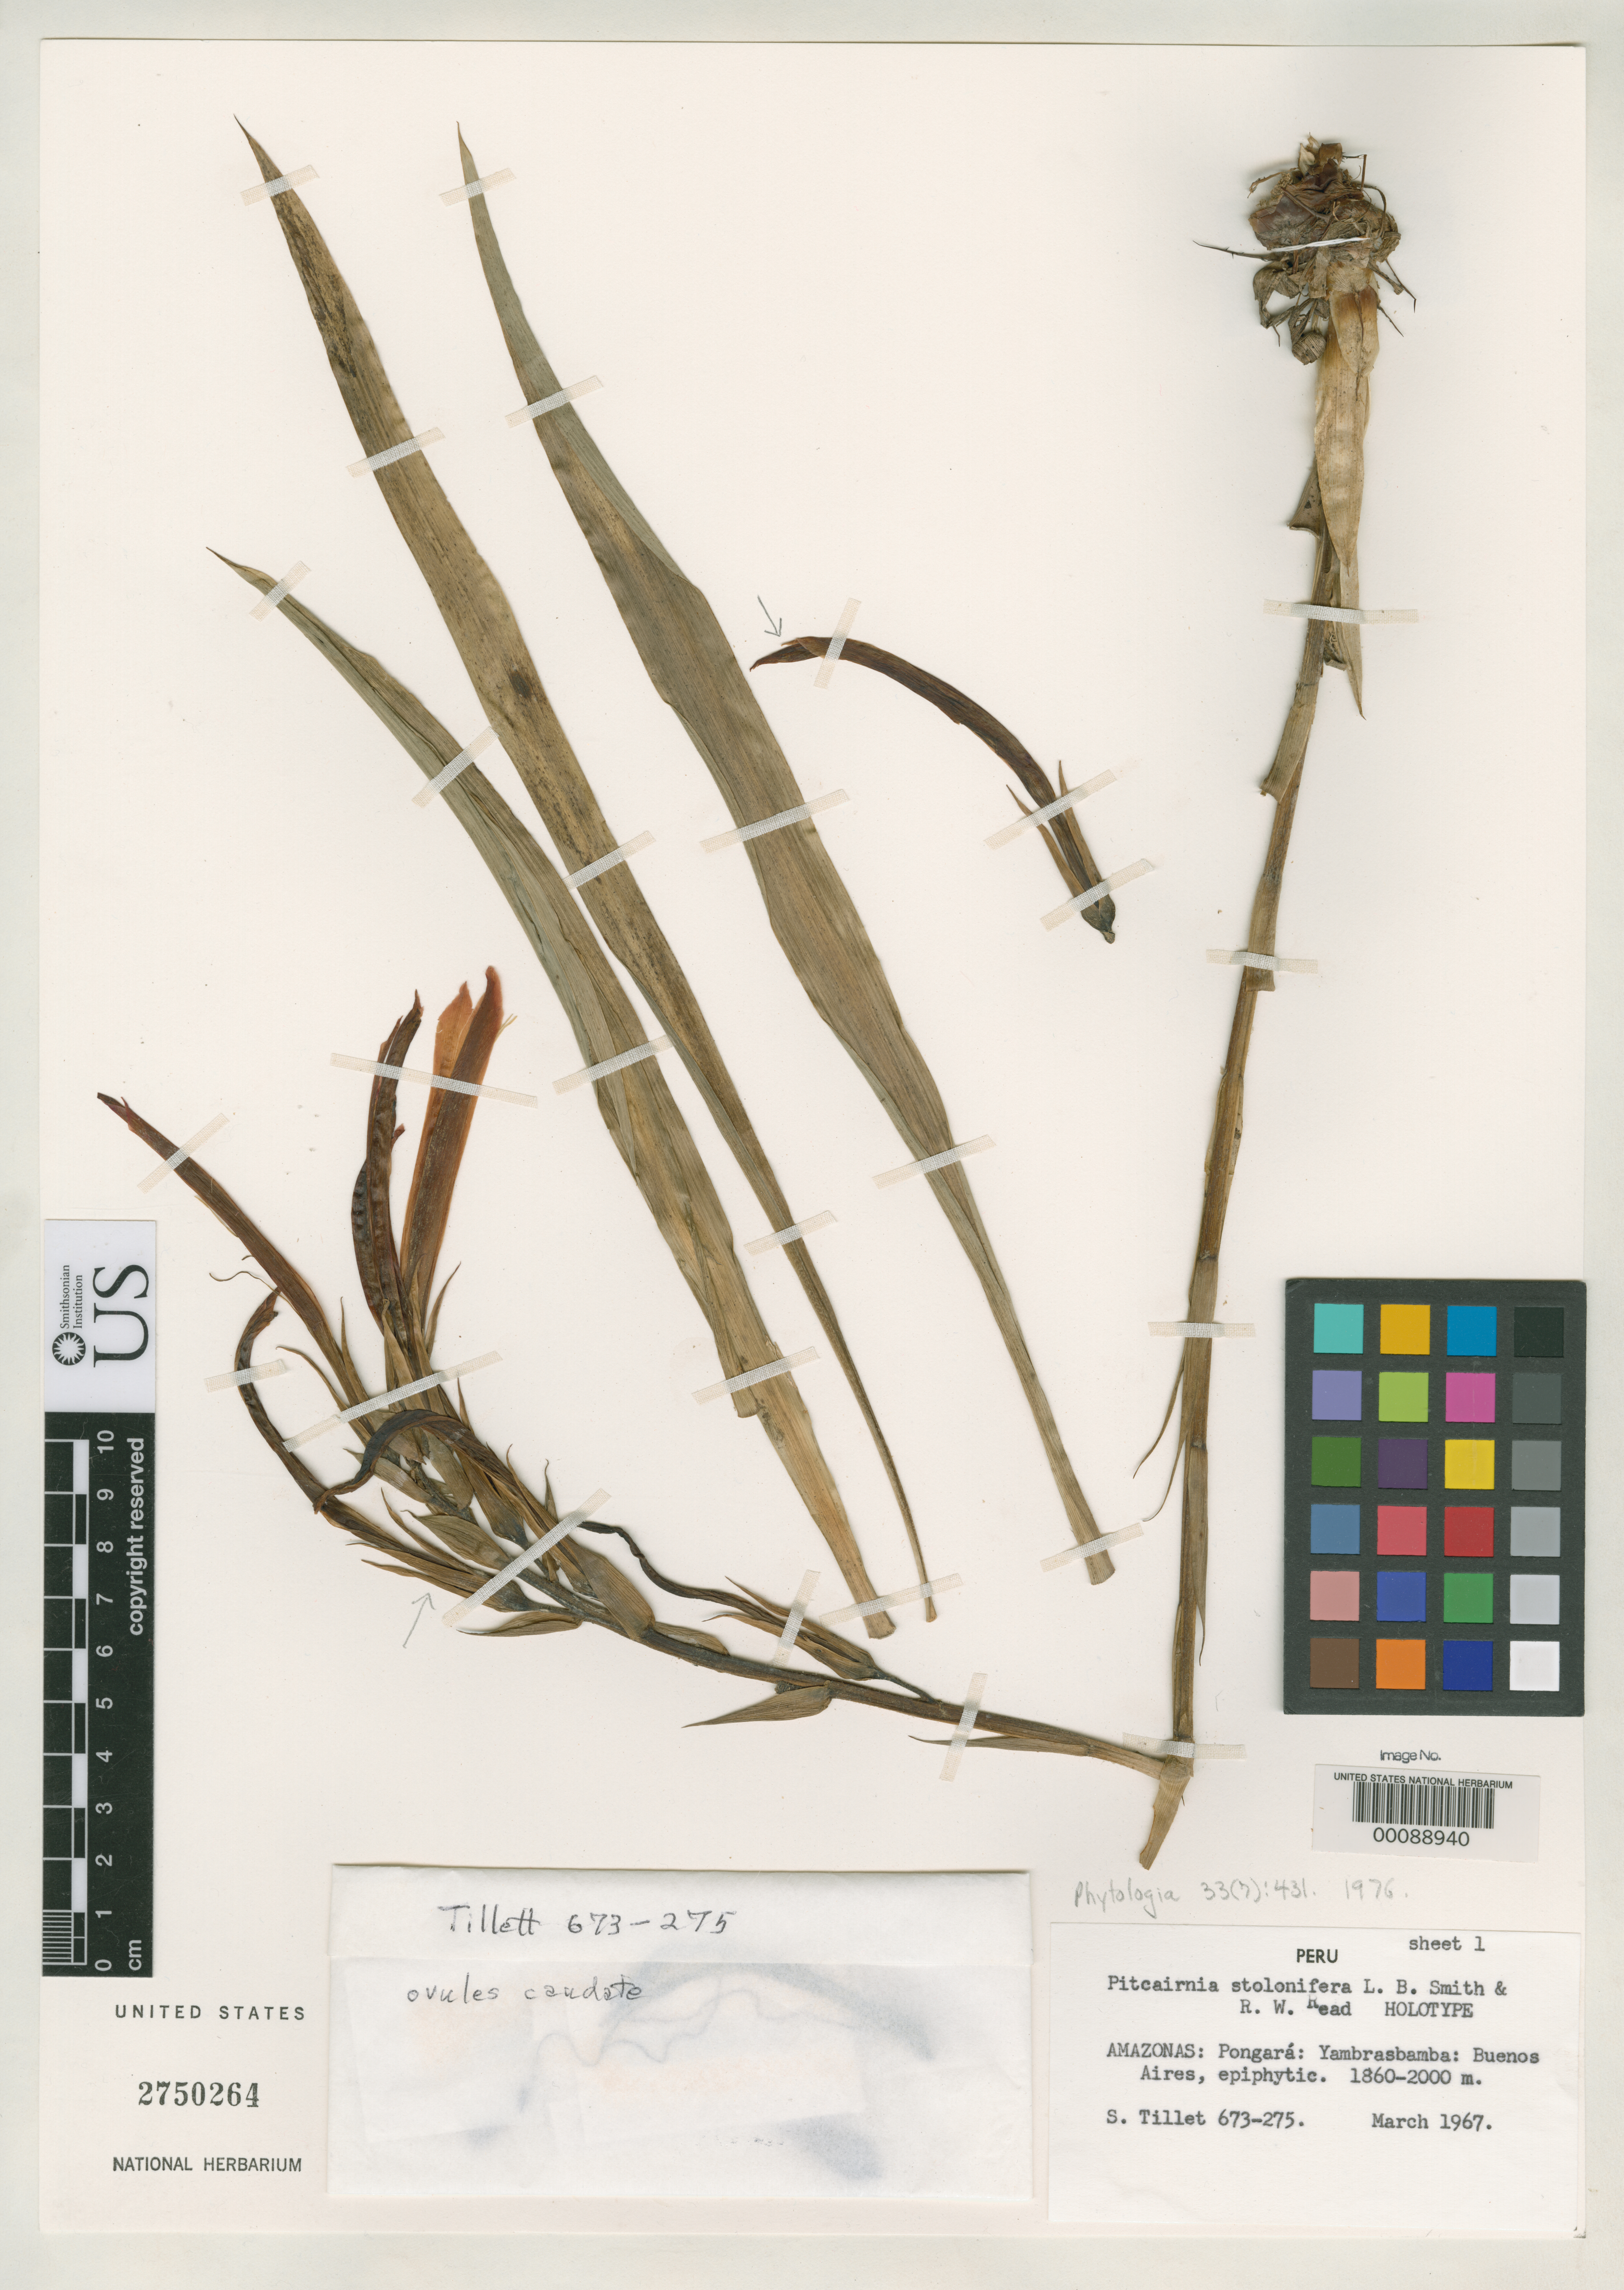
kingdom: Plantae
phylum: Tracheophyta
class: Liliopsida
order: Poales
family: Bromeliaceae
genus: Pitcairnia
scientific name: Pitcairnia stolonifera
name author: L.B. Sm. & Read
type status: Holotype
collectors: S. S. Tillett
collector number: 673-275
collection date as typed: Mar 1967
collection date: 1967-03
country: Peru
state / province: Amazonas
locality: Pongara, Yambrasbamba, Buenos Aires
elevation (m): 1860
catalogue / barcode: US 2750264